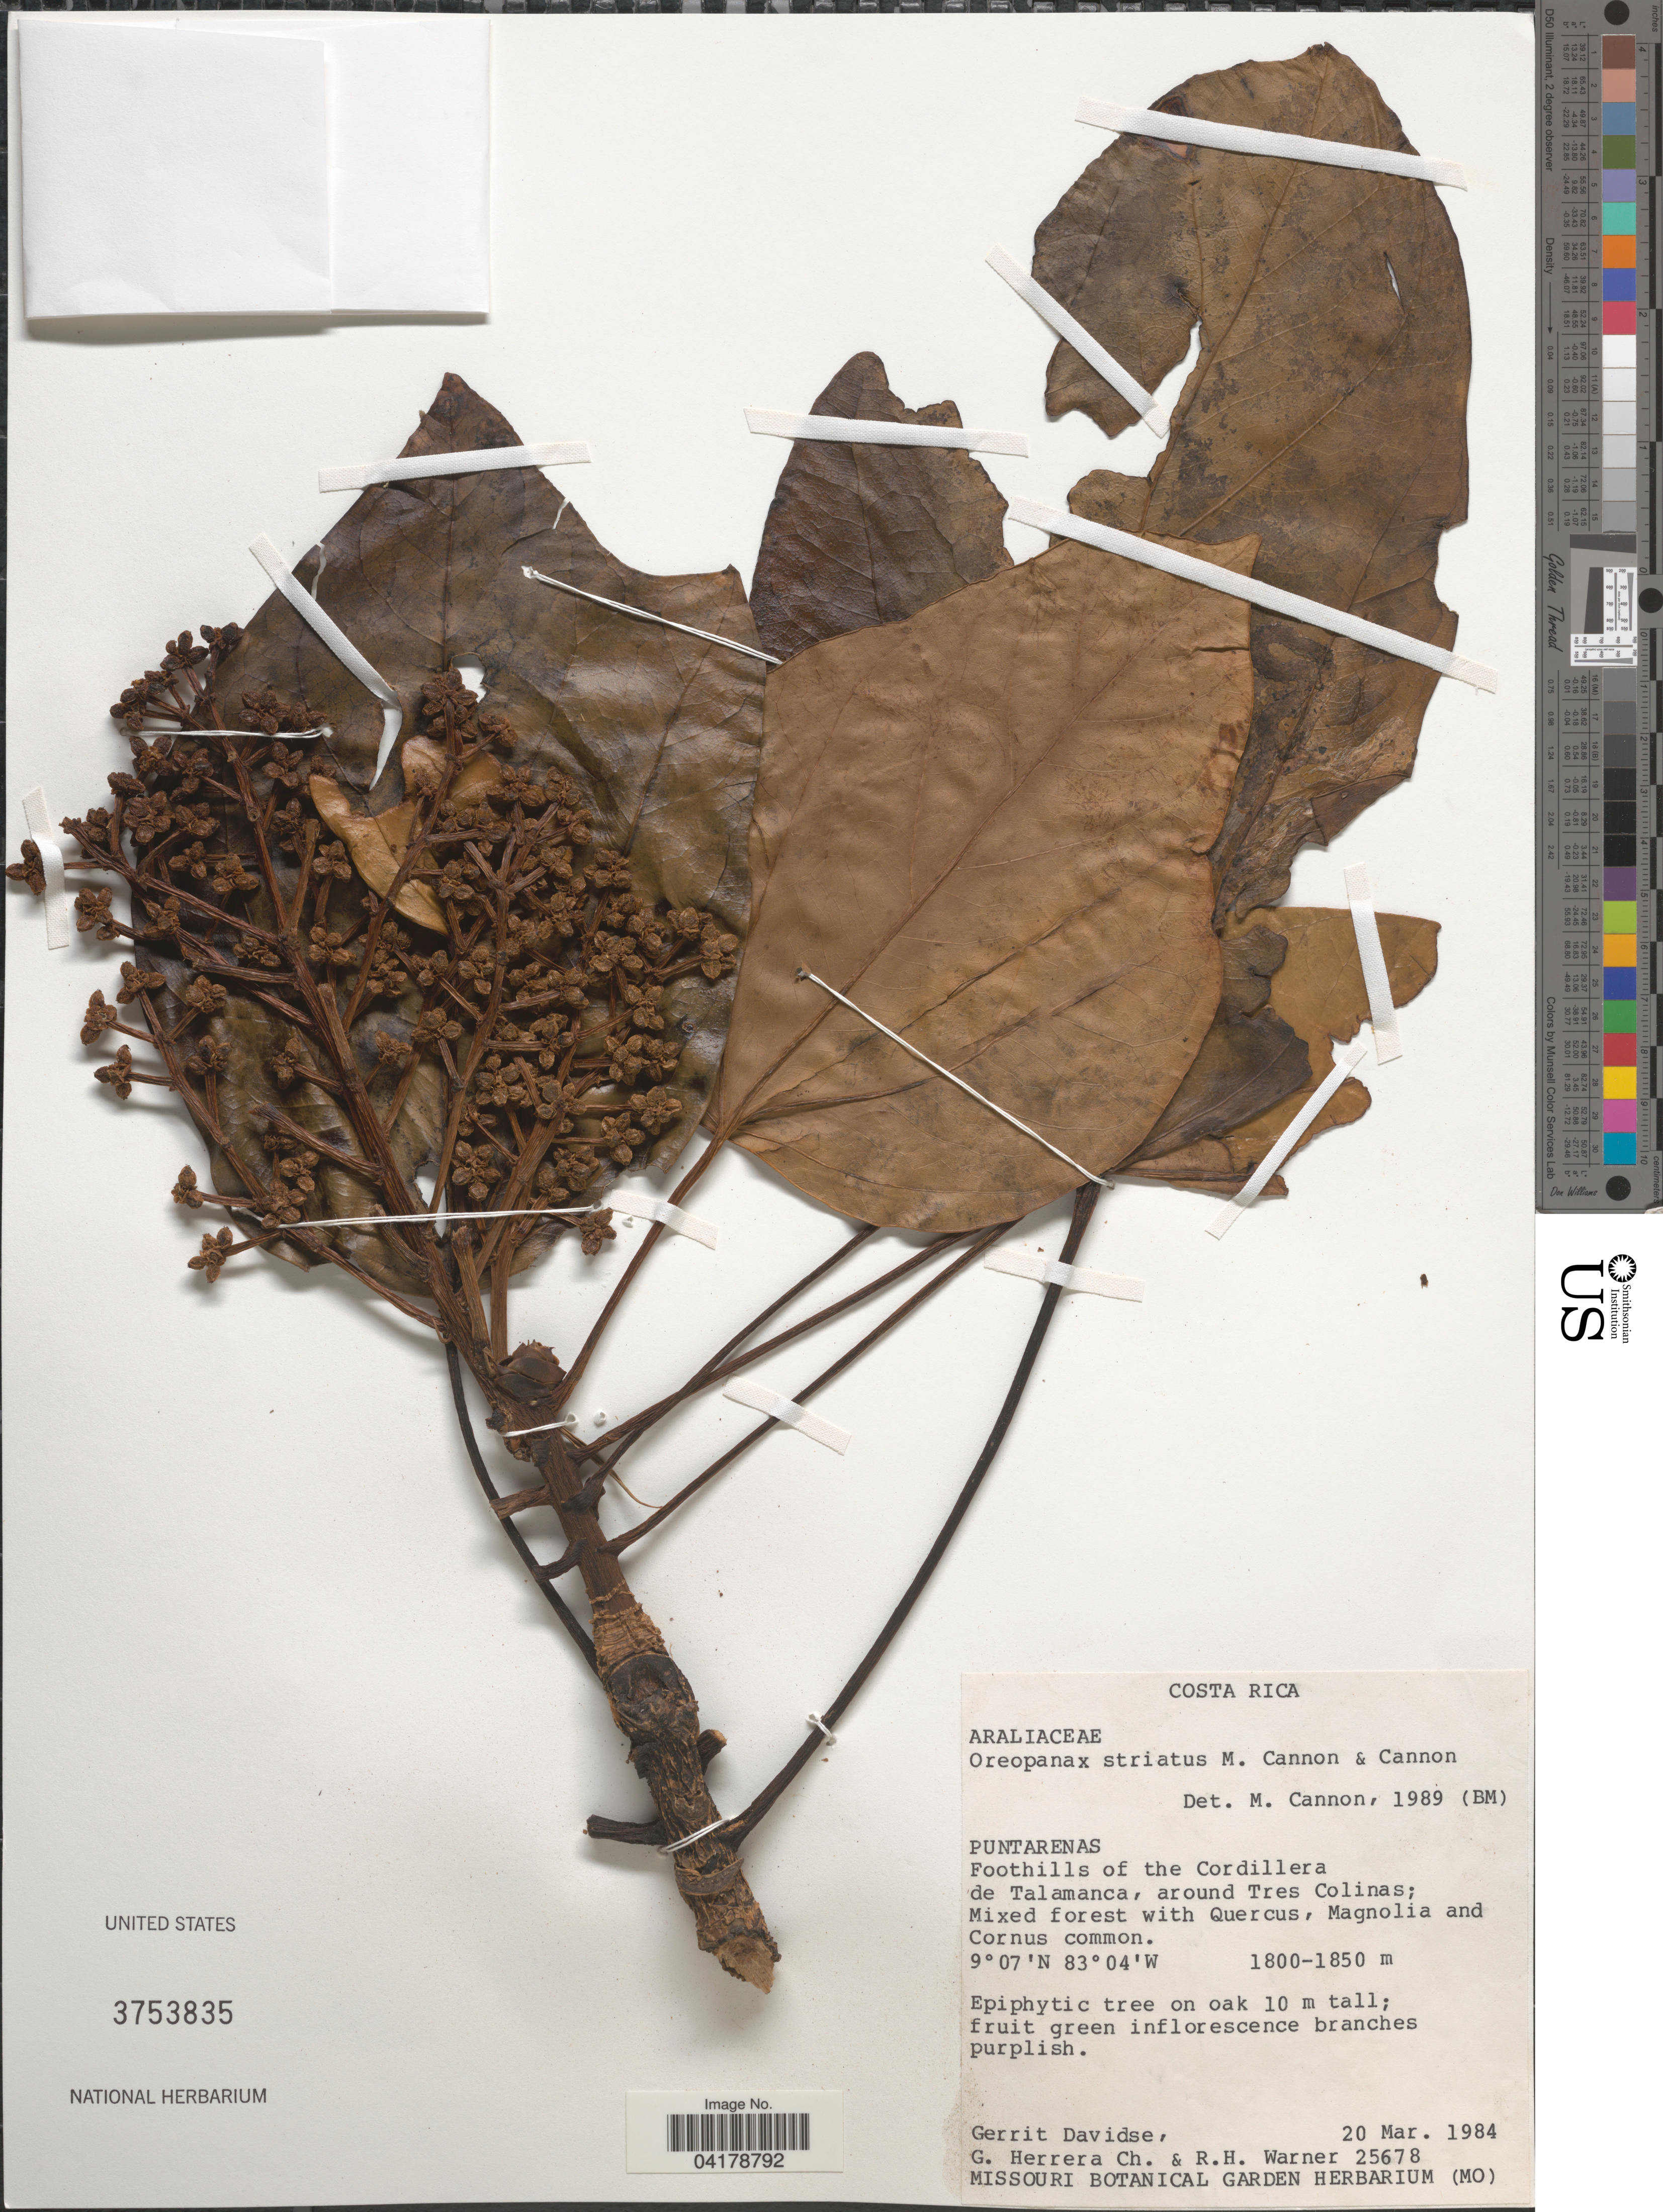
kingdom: Plantae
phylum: Tracheophyta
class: Magnoliopsida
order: Apiales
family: Araliaceae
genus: Oreopanax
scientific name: Oreopanax striatus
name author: (J. Cannon) M.J. Cannon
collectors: G. Davidse, G. Herrera Ch. & R. H. Warner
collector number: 25678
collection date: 1984-03-20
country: Costa Rica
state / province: Puntarenas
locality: Foothills of the Cordillera de Talamanca, around Tres Colinas.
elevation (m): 1800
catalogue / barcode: US 3753835